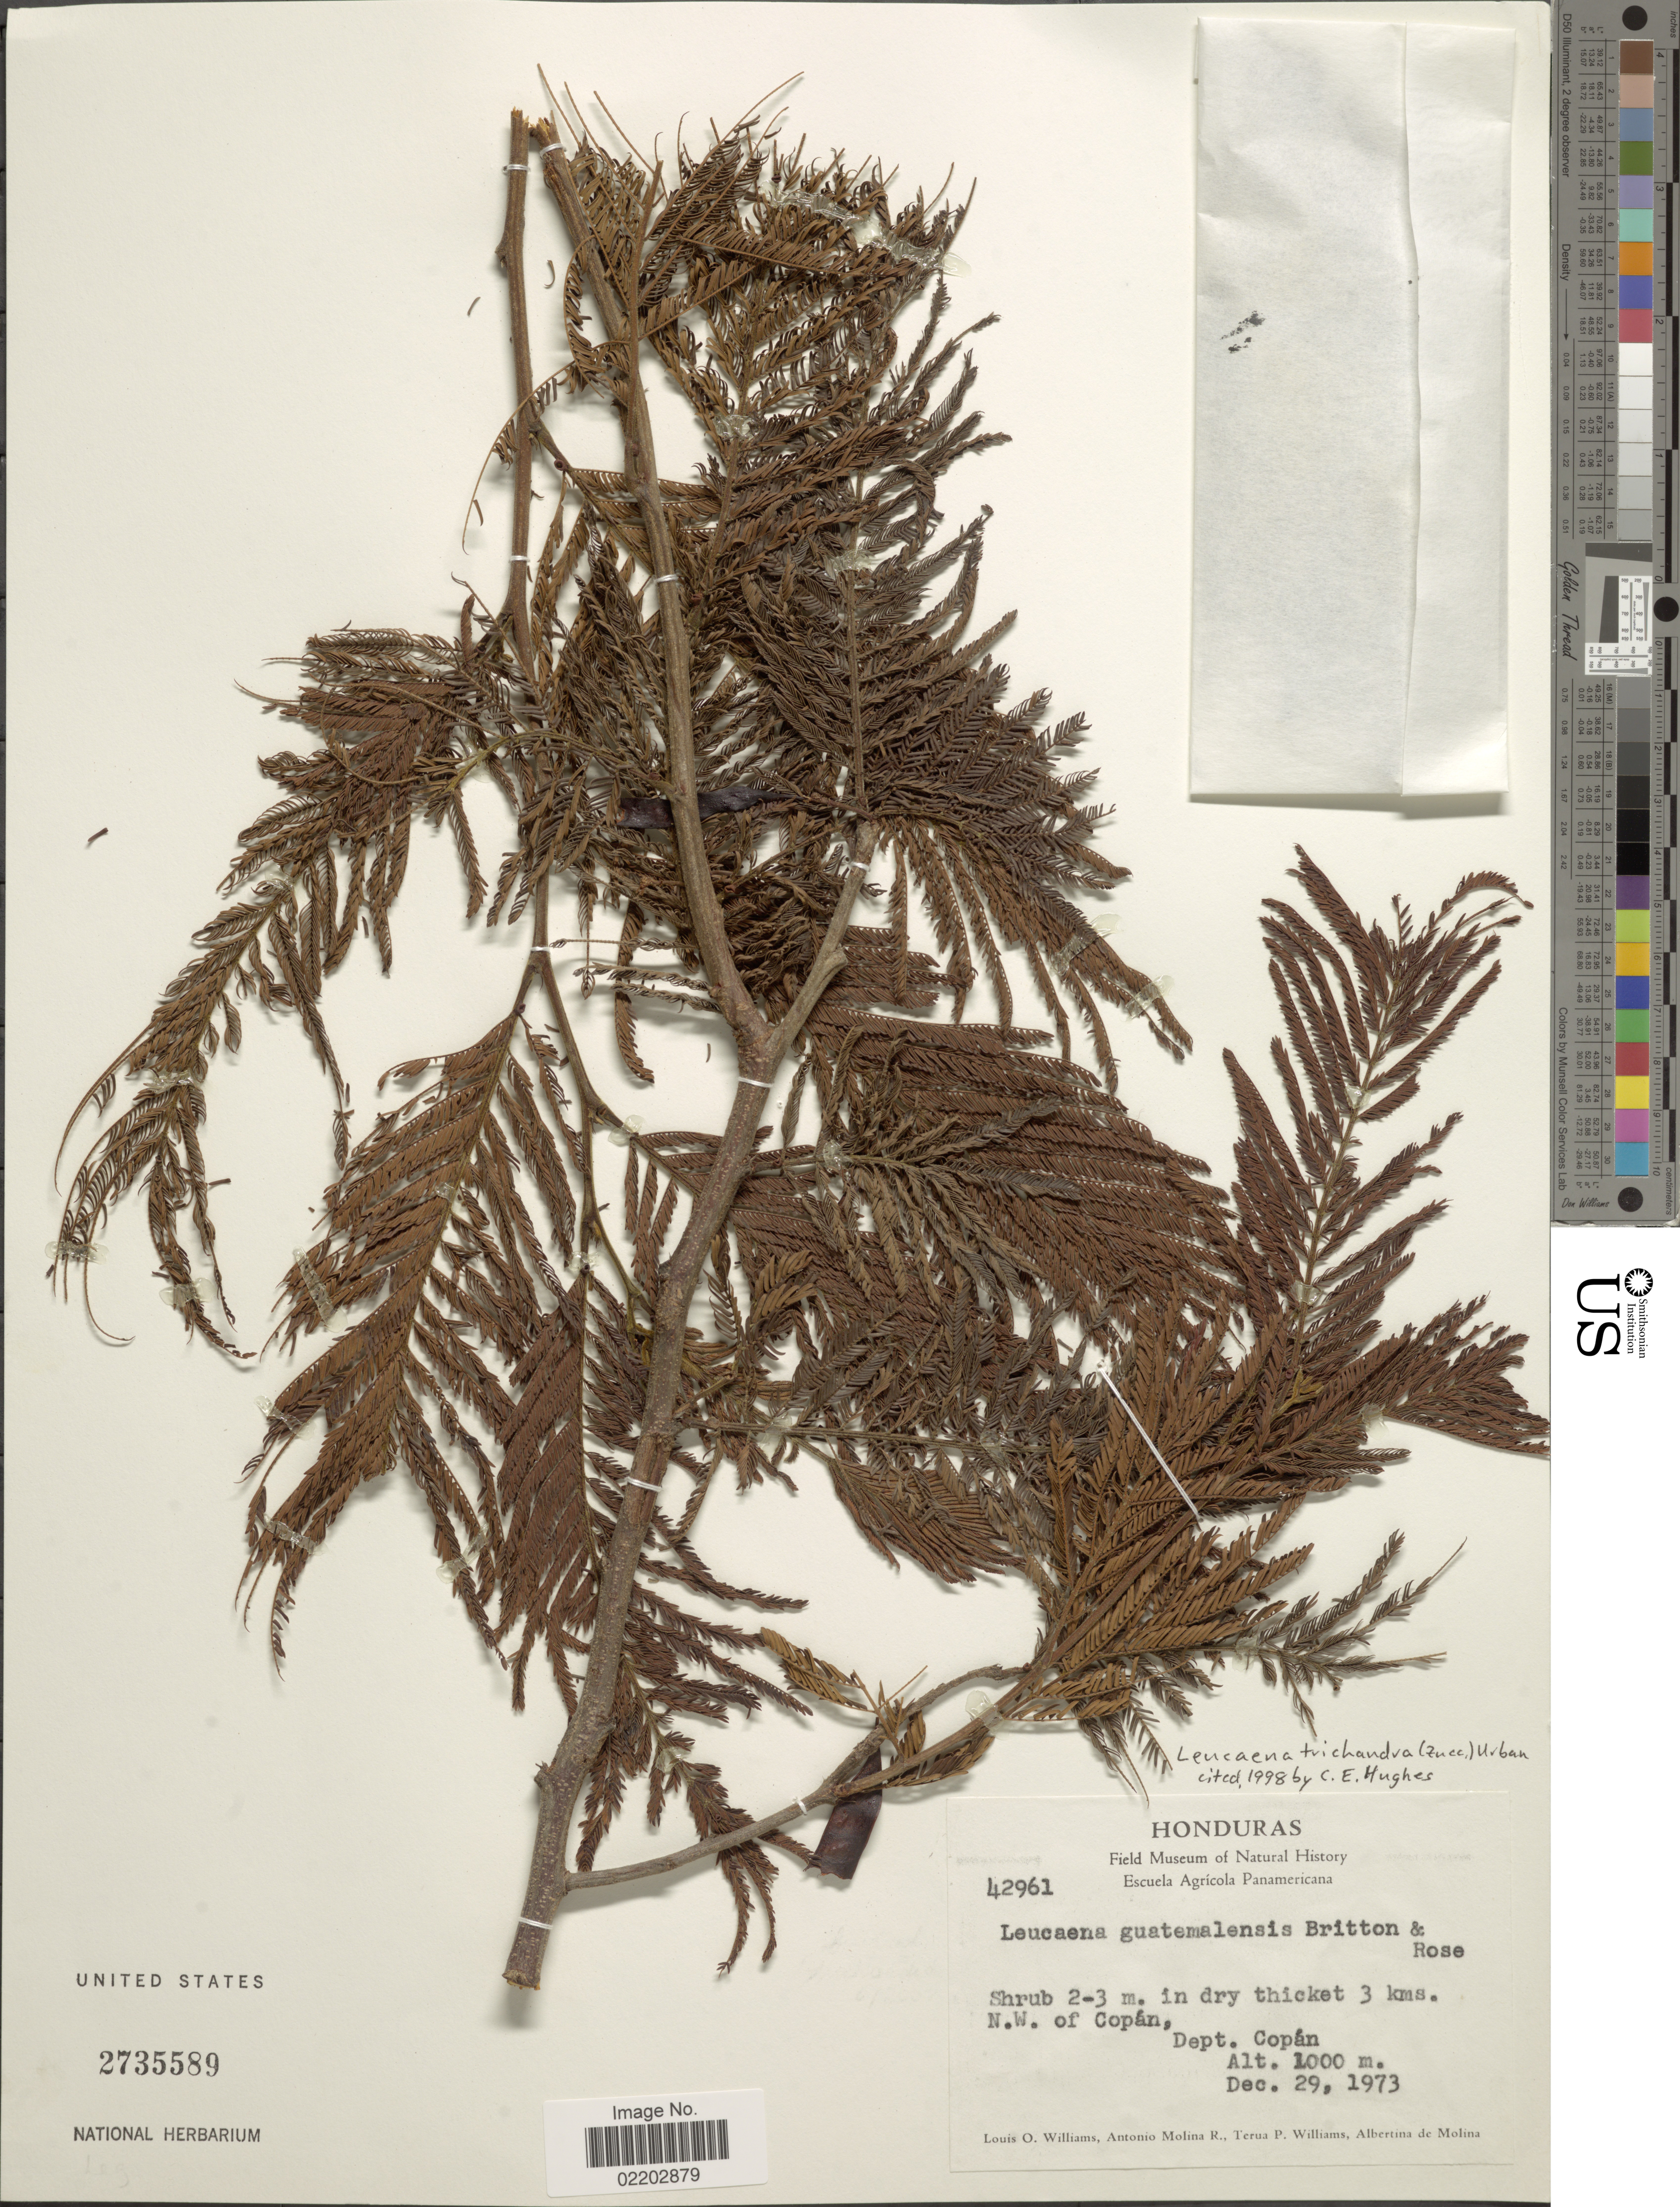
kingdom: Plantae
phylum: Tracheophyta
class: Magnoliopsida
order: Fabales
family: Fabaceae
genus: Leucaena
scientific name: Leucaena trichandra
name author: (Zucc.) Urb.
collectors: L. O. Williams, A. Molina R., T. P. Williams & A. R. Molina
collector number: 42961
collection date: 1973-12-29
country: Honduras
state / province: Copán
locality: In dry thicket 3 kms. N.W. of Copán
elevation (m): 1000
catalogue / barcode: US 2735589